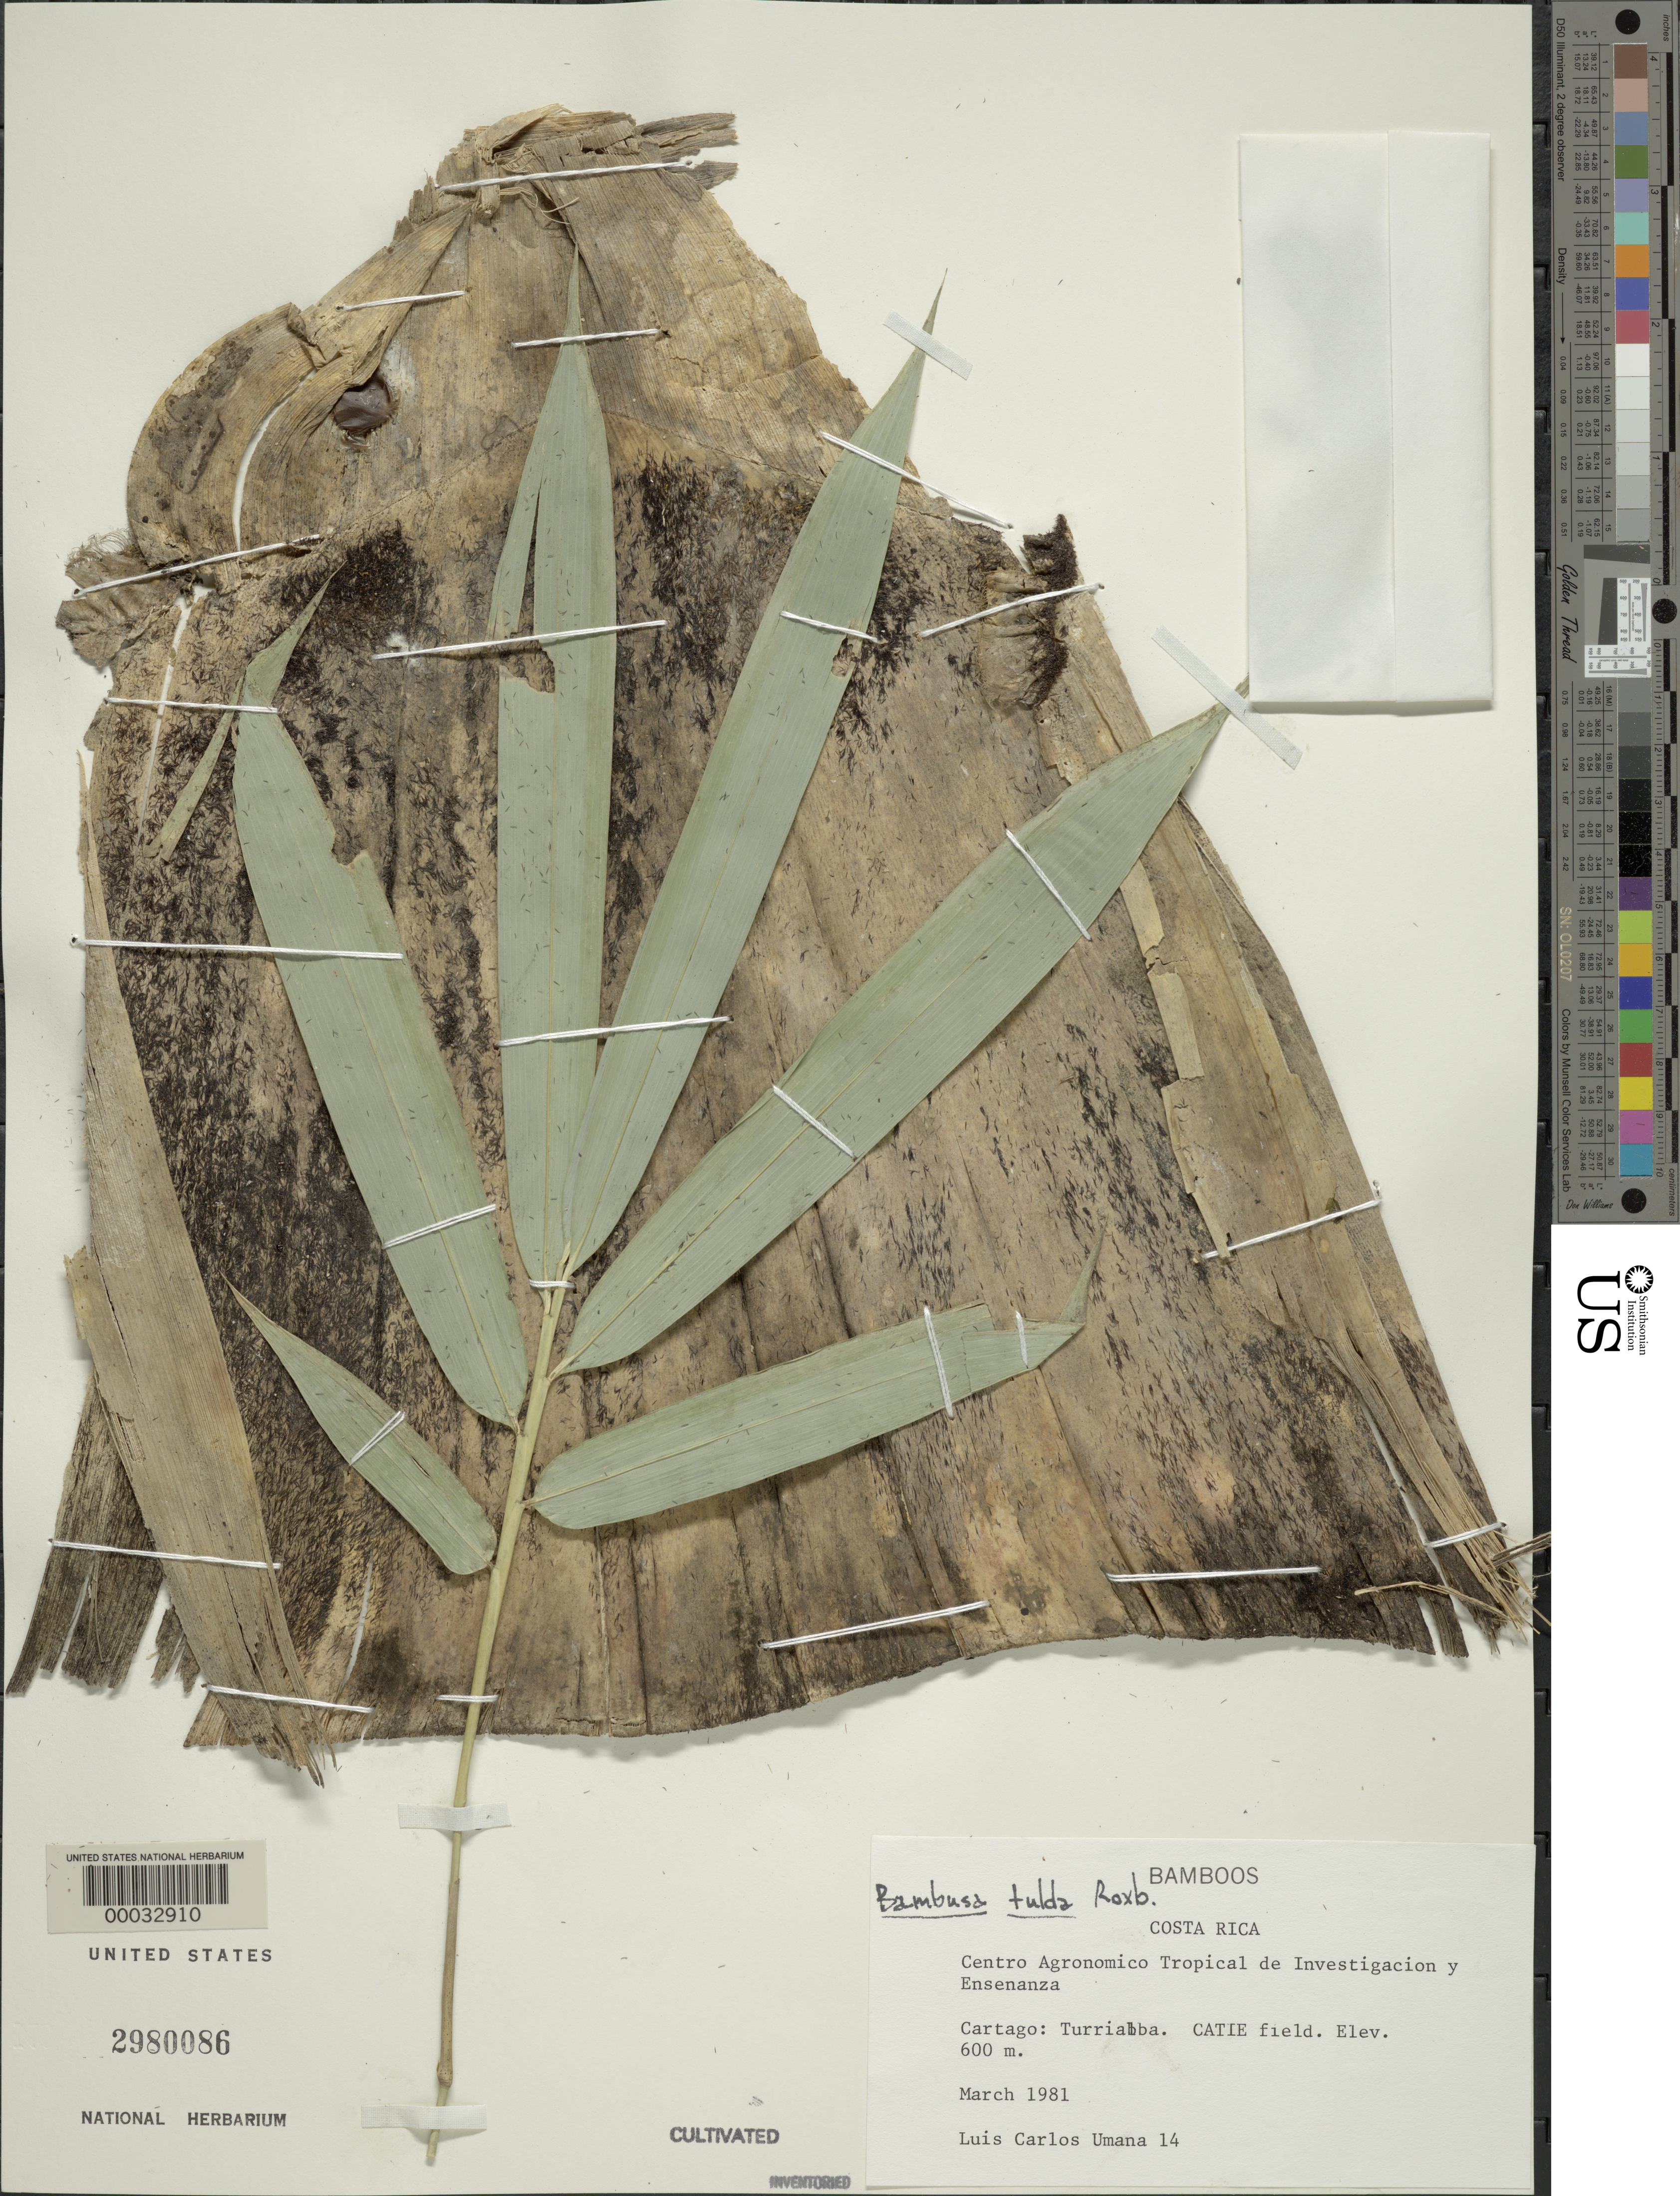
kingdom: Plantae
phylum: Tracheophyta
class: Liliopsida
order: Poales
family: Poaceae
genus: Bambusa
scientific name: Bambusa tulda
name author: Roxb.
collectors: L. C. Umaña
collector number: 14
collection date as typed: Mar 1981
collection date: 1981-03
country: Costa Rica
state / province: Cartago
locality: Catie field, Turrialba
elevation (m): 600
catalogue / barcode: US 2980086